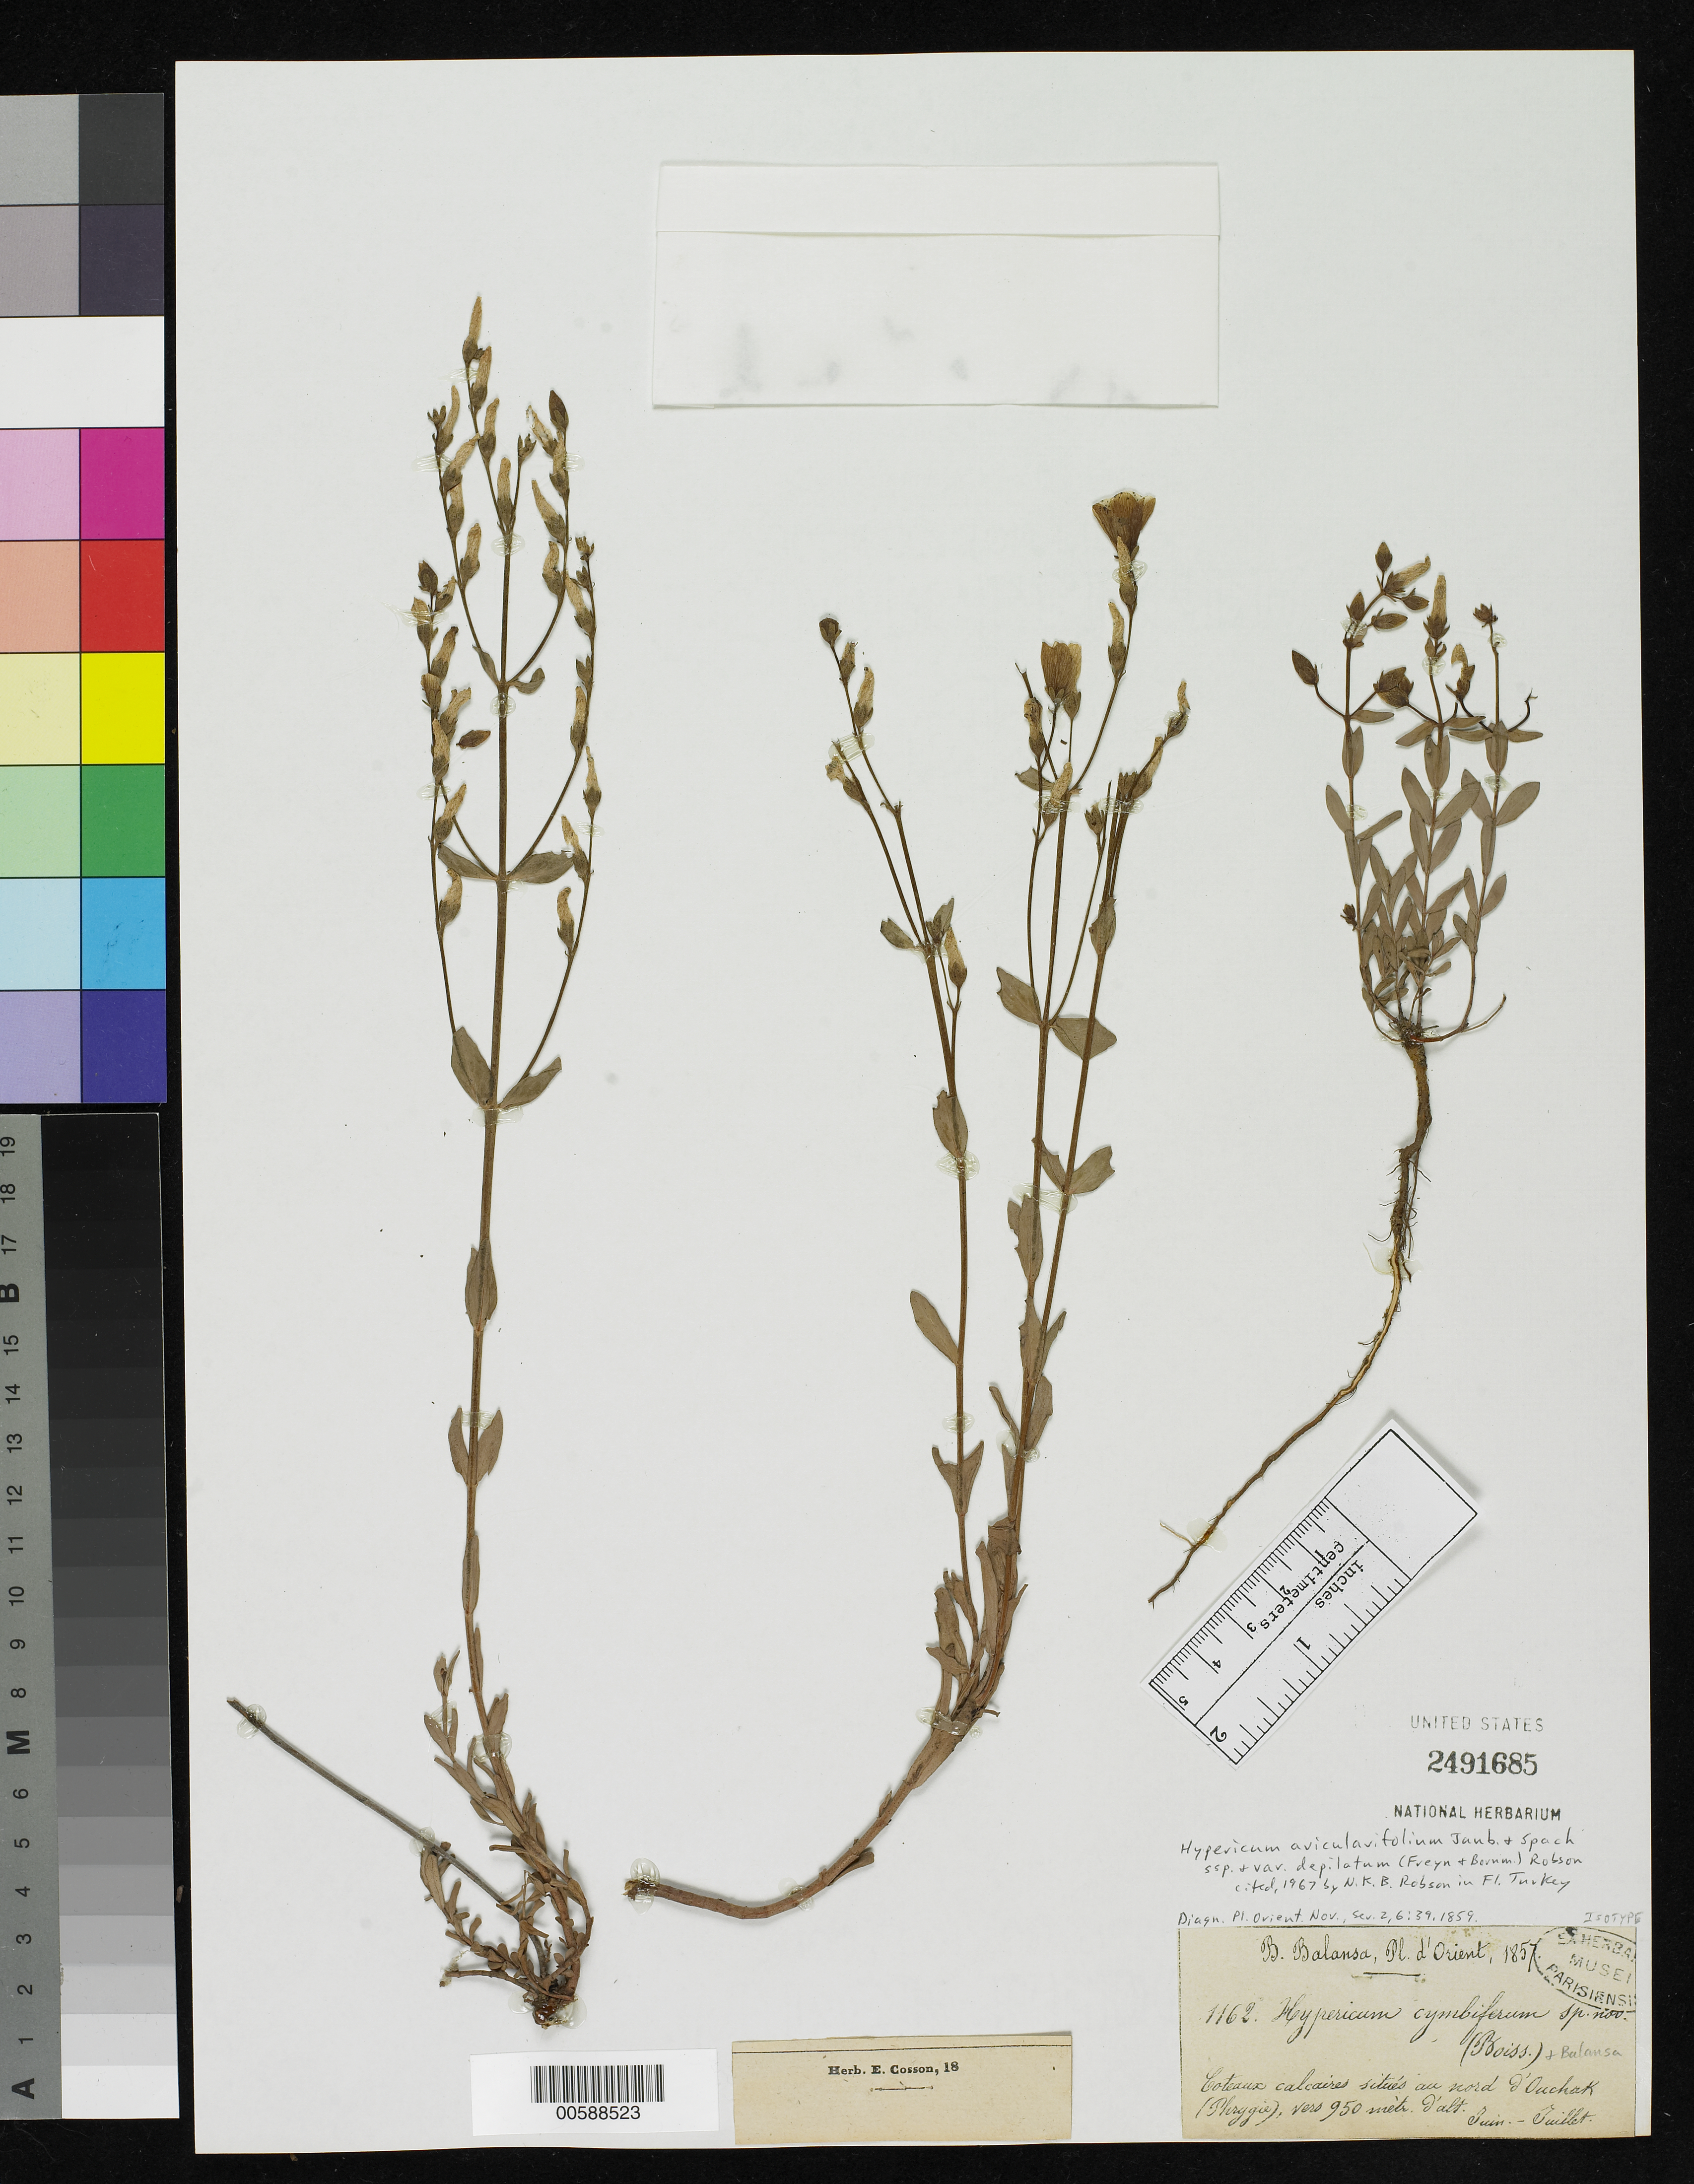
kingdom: Plantae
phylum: Tracheophyta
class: Magnoliopsida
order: Malpighiales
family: Hypericaceae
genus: Hypericum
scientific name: Hypericum cymbiferum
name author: Boiss. & Balansa in Balansa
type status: Isotype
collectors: B. Balansa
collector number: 1162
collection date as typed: Jun 1857 to -- Jul 1857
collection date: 1857-06/1857-07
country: Turkey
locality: Cotaeux Calcaires Situes au Nord L'ouchek, Phygie.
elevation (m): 950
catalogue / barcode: US 2491685